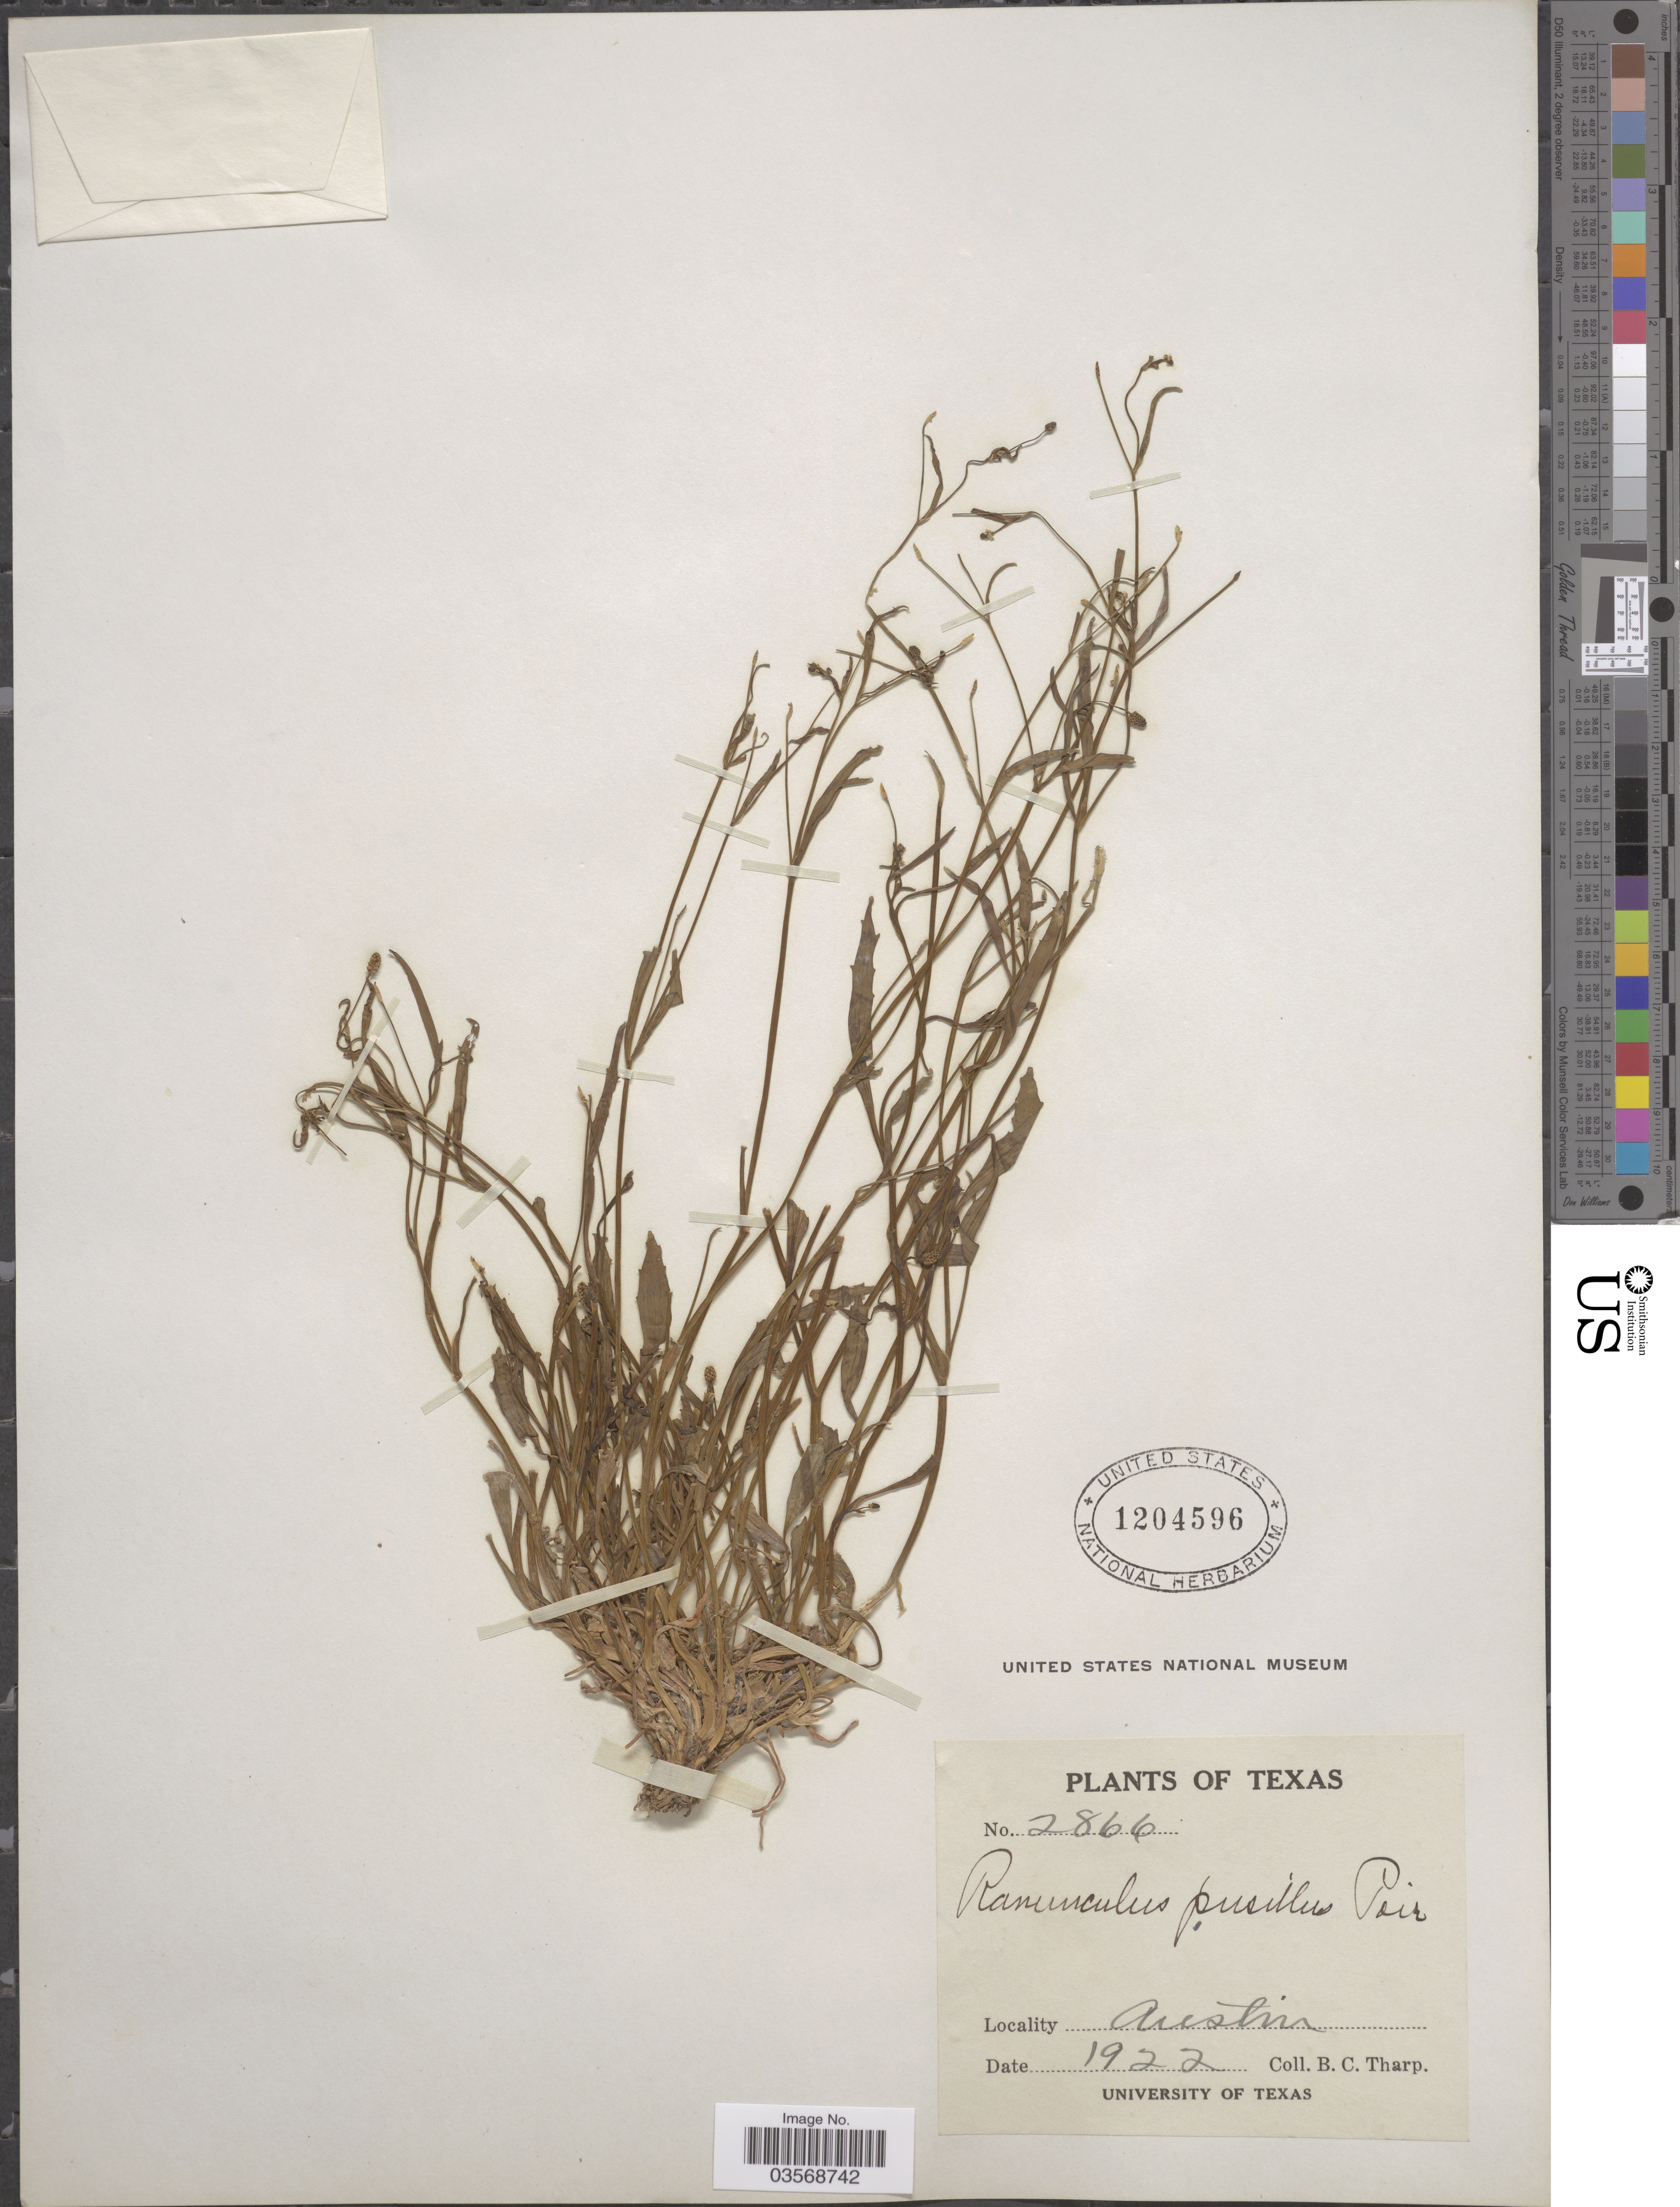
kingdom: Plantae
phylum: Tracheophyta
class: Magnoliopsida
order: Ranunculales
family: Ranunculaceae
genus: Ranunculus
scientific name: Ranunculus pusillus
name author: Poir.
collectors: B. C. Tharp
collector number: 2866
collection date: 1922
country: United States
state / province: Texas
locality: Austin.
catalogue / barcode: US 1204596